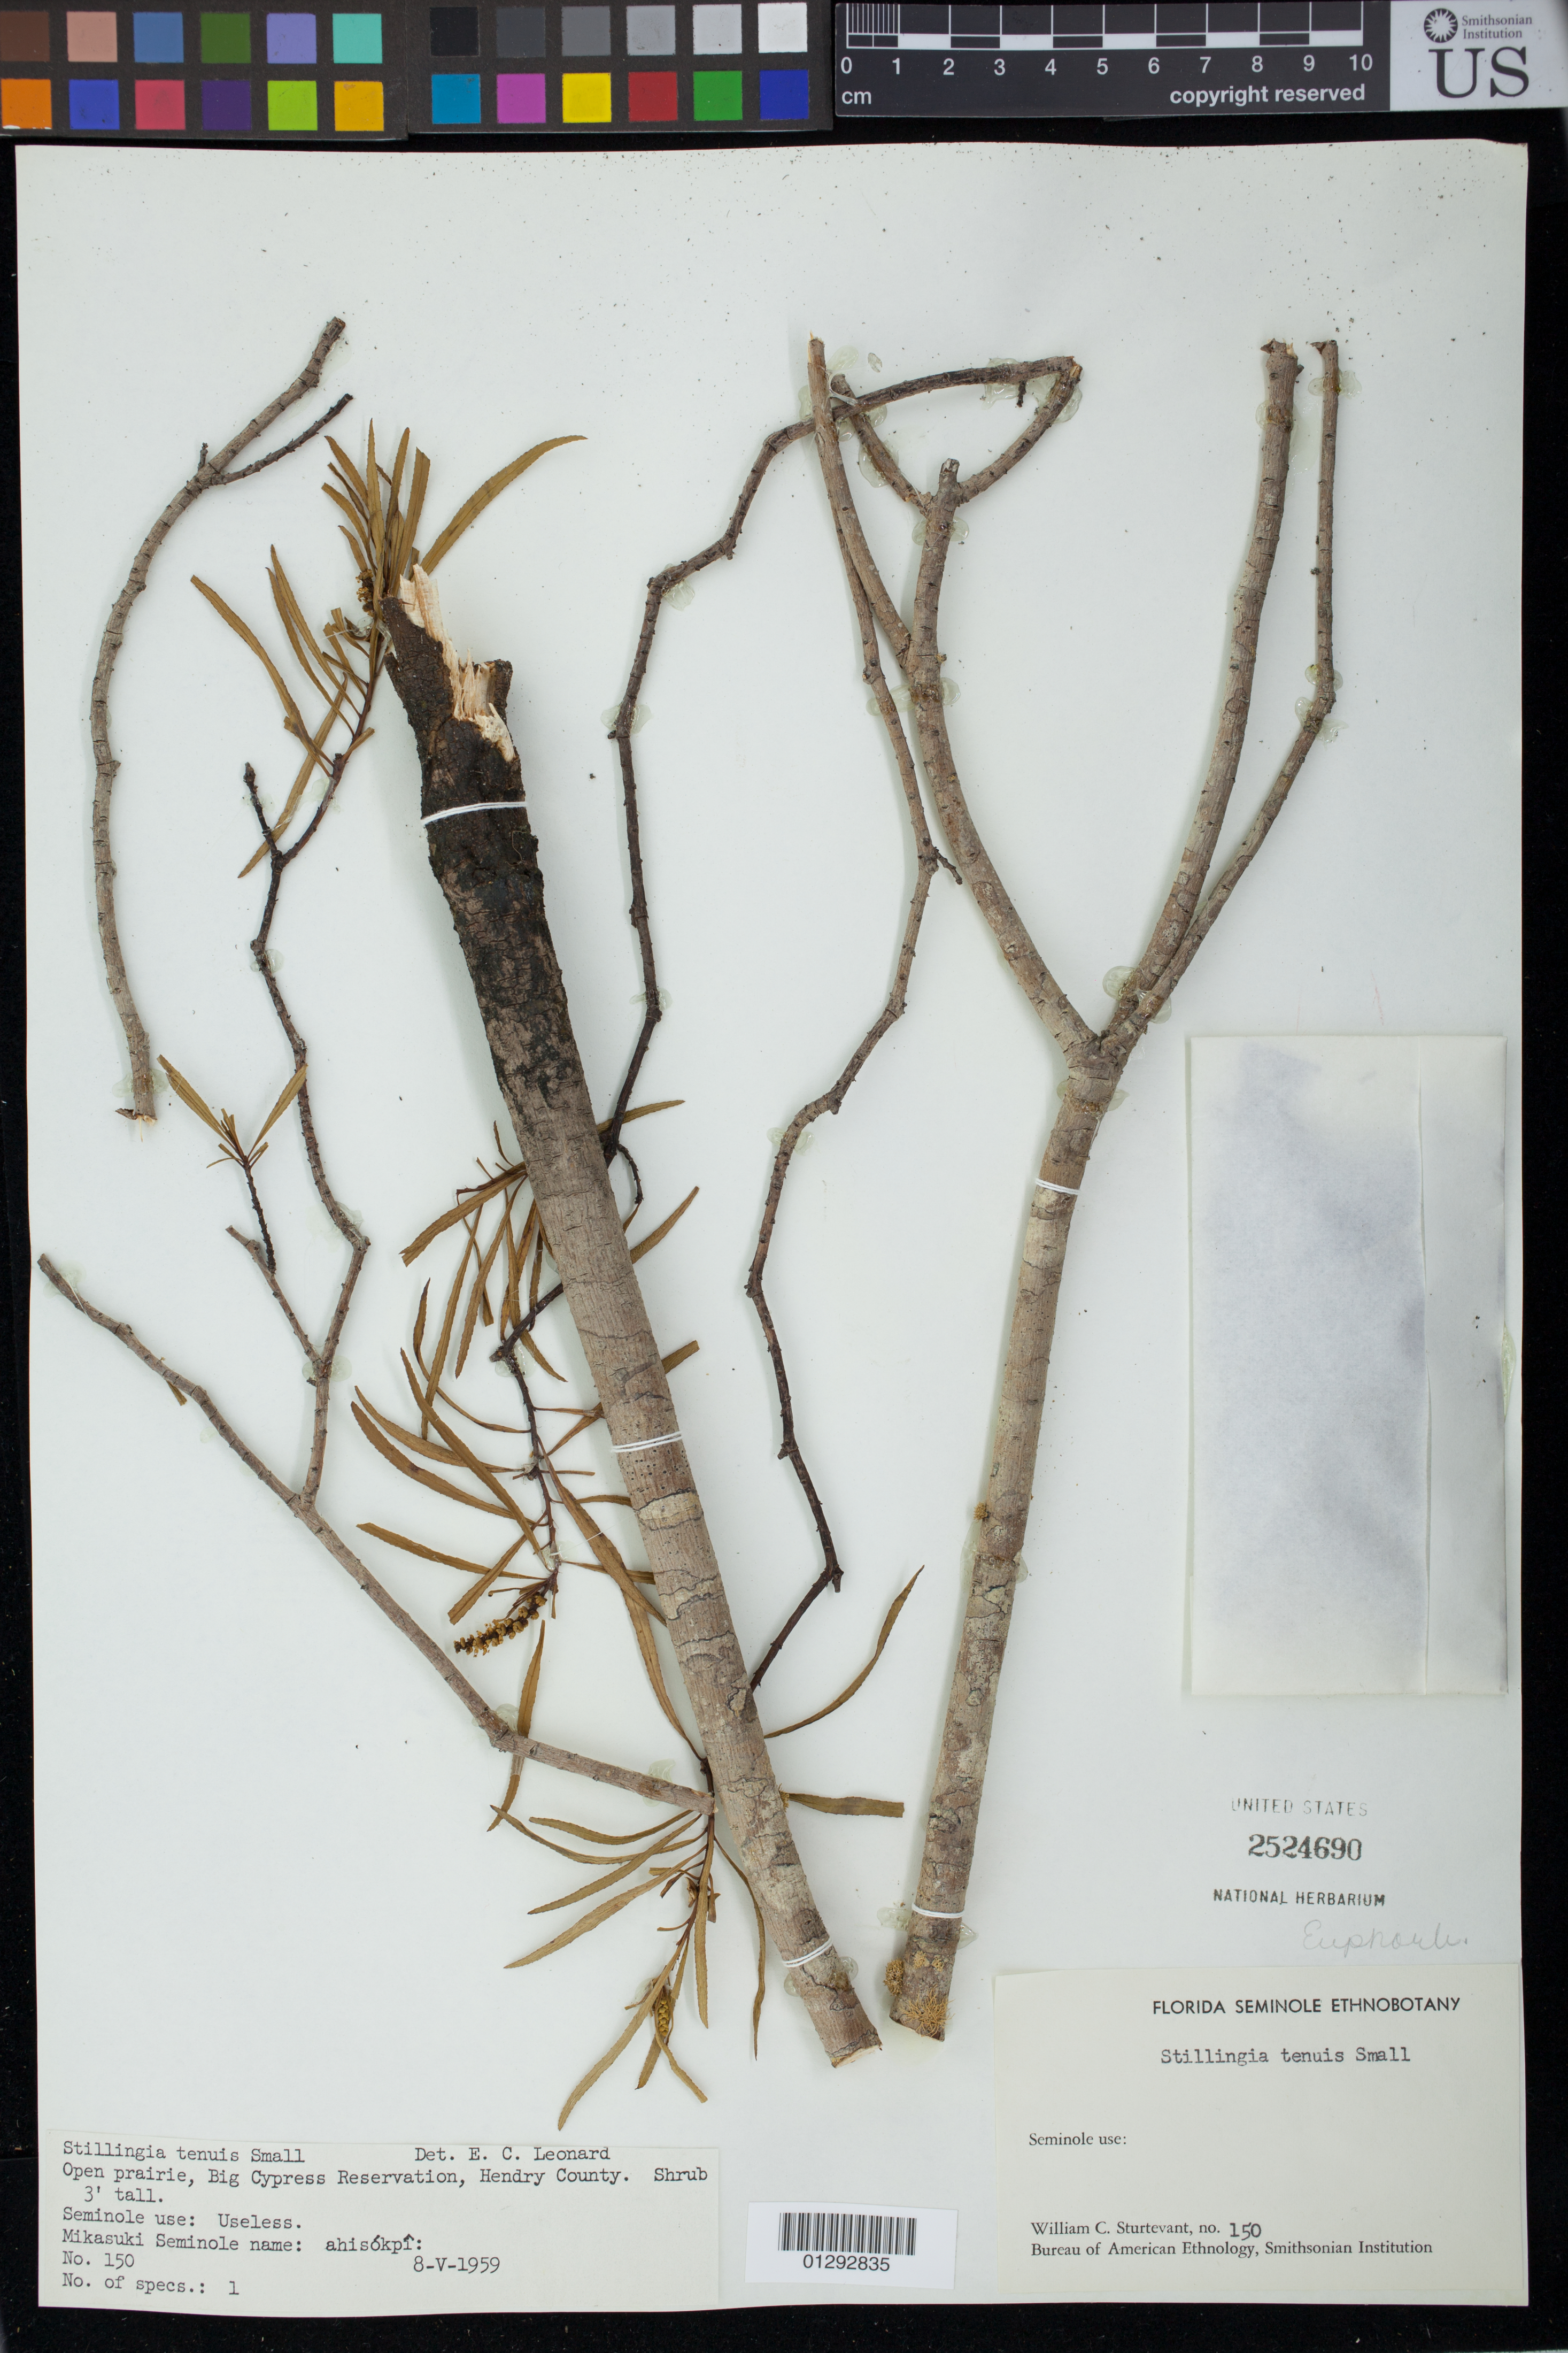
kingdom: Plantae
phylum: Tracheophyta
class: Magnoliopsida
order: Malpighiales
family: Euphorbiaceae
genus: Stillingia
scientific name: Stillingia sylvatica subsp. tenuis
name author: (Small) D.J. Rogers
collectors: W. Sturtevant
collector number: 150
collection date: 1959-05-08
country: United States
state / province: Florida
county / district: Hendry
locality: Big Cypress Reservation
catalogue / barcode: US 2524690